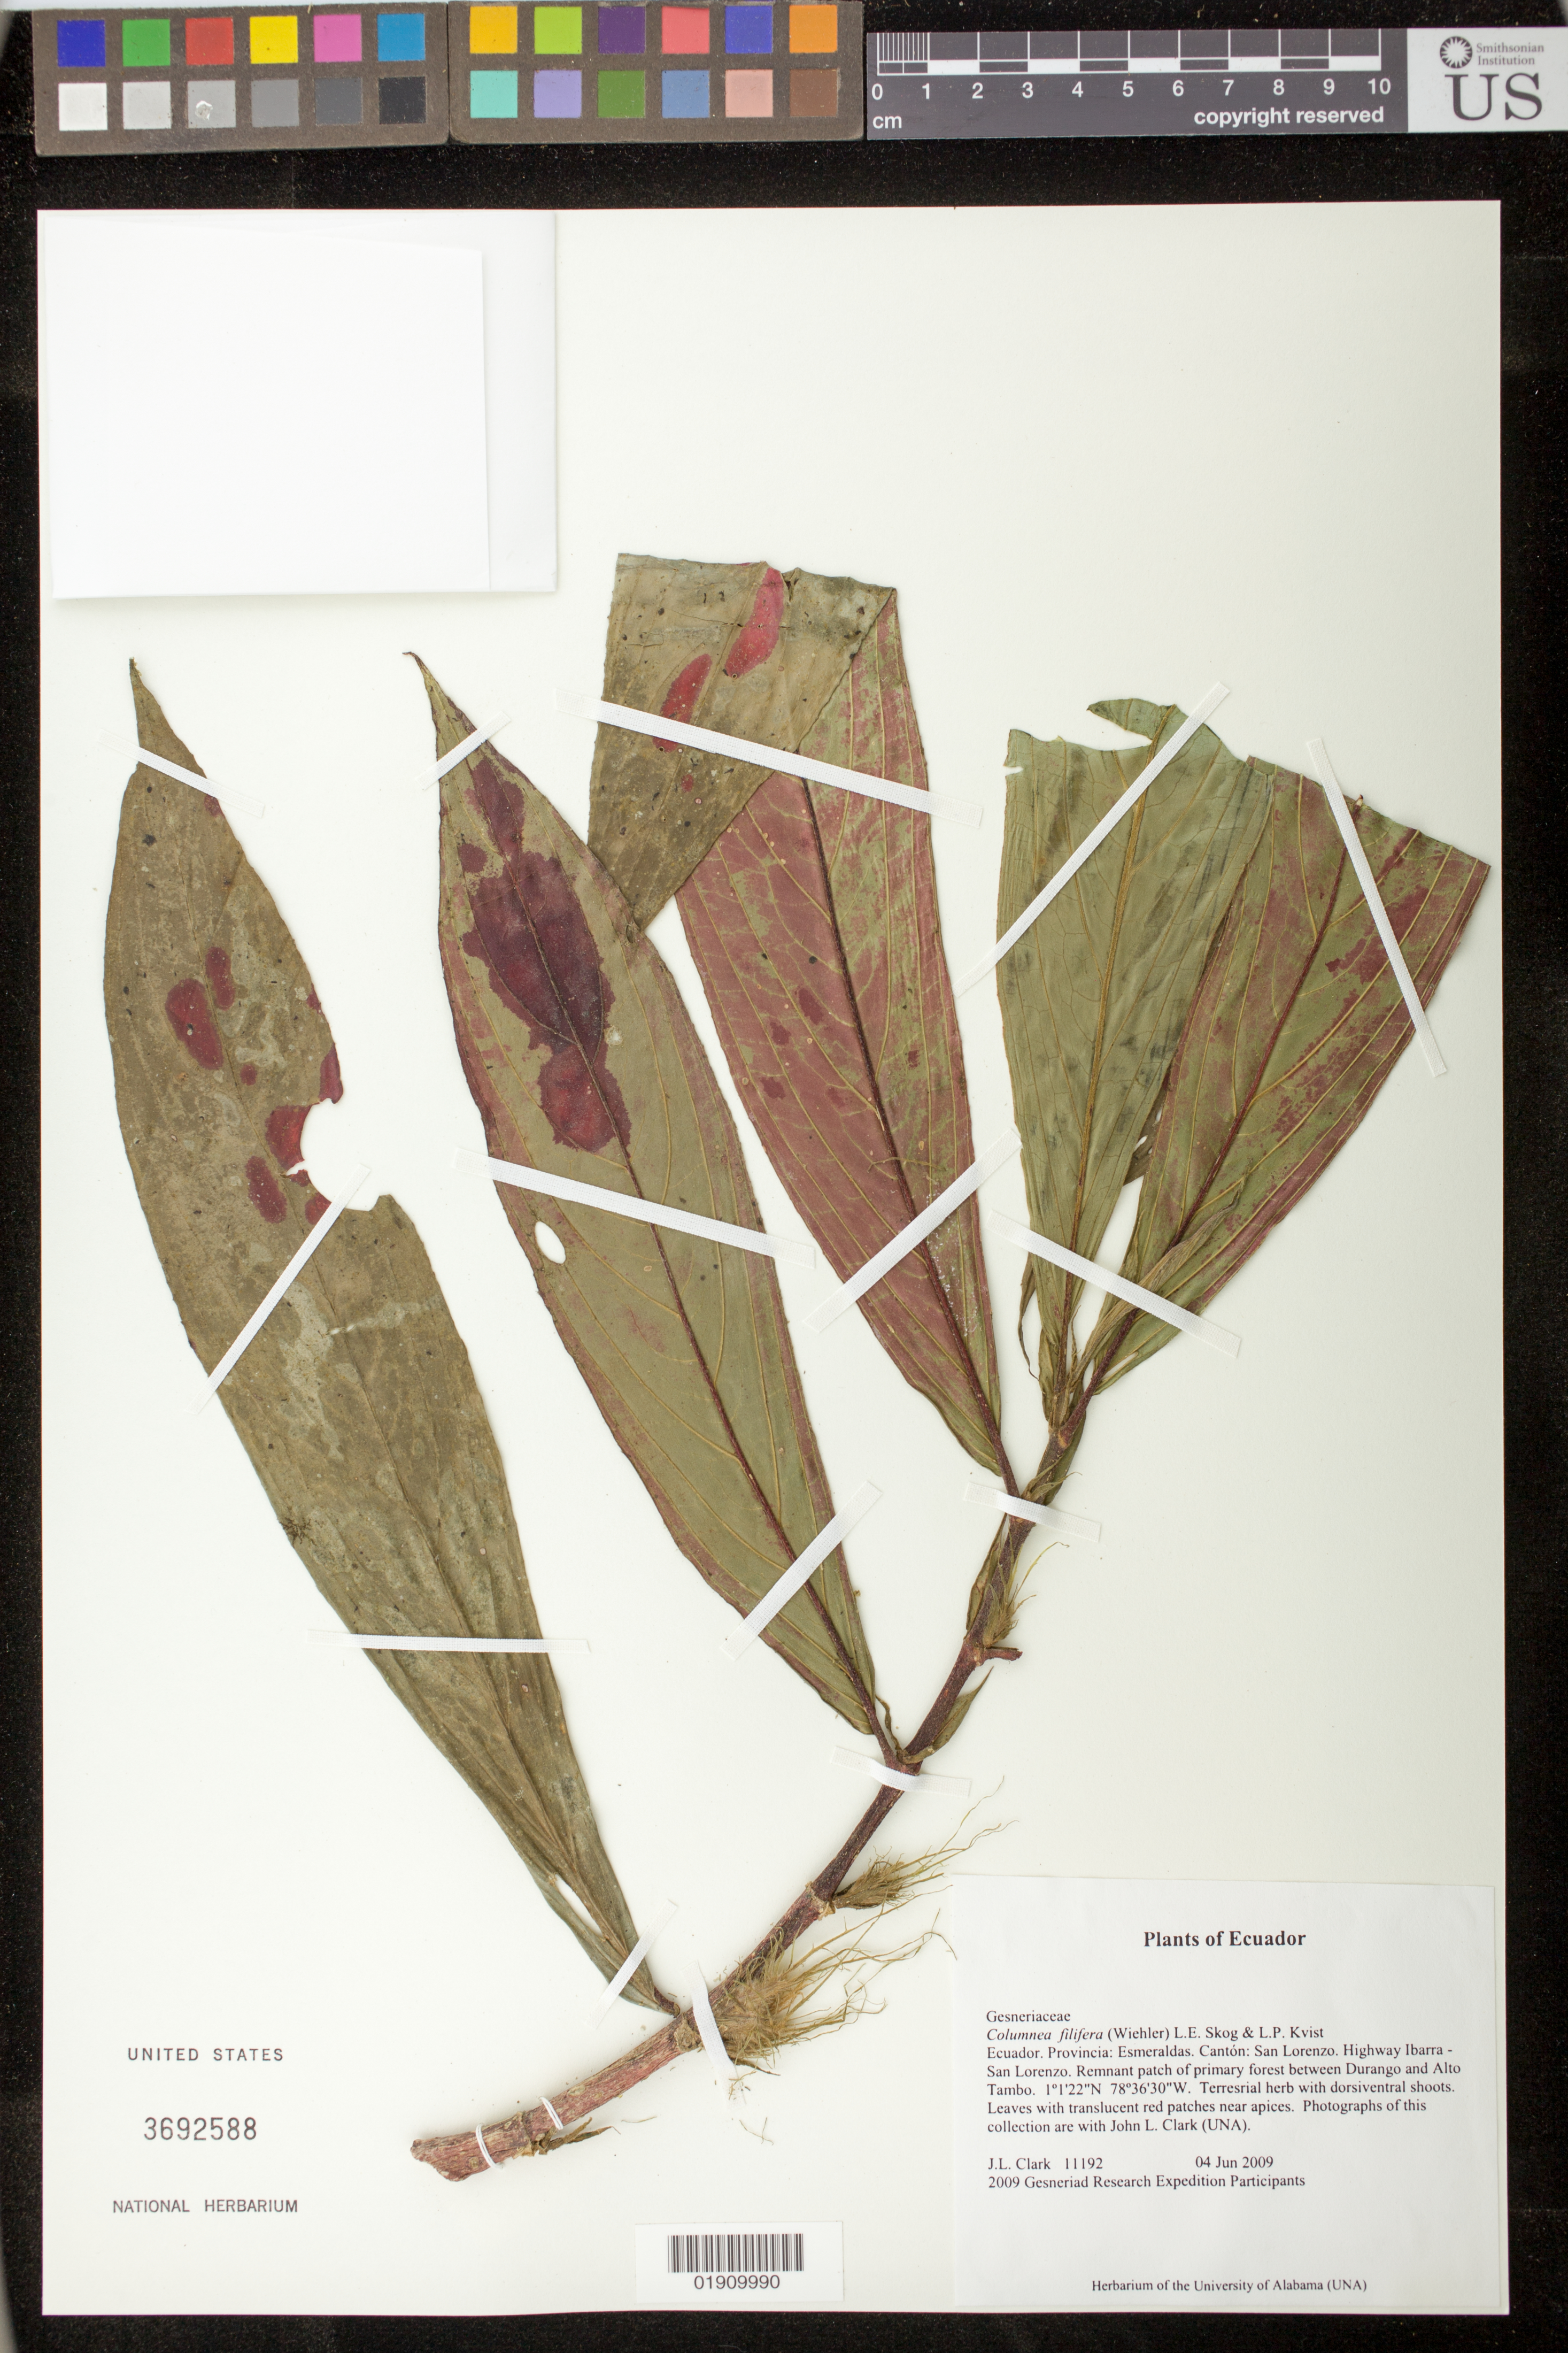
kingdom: Plantae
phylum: Tracheophyta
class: Magnoliopsida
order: Lamiales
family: Gesneriaceae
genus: Columnea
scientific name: Columnea filifera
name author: (Wiehler) L.E. Skog & L.P. Kvist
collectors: J. L. Clark & 2009 Gesneriad Research Expedition Participants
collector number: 11192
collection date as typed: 04 Jun 2009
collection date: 2009-06-04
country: Ecuador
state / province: Esmeraldas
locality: Provincia: Esmeraldas. Cantón: San Lorenzo. Highway Ibarra - San Lorenzo. Remnant patch of primary forest between Durango and Alto Tambo.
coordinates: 1 01 22 N, 78 36 30 W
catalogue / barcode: US 3692588